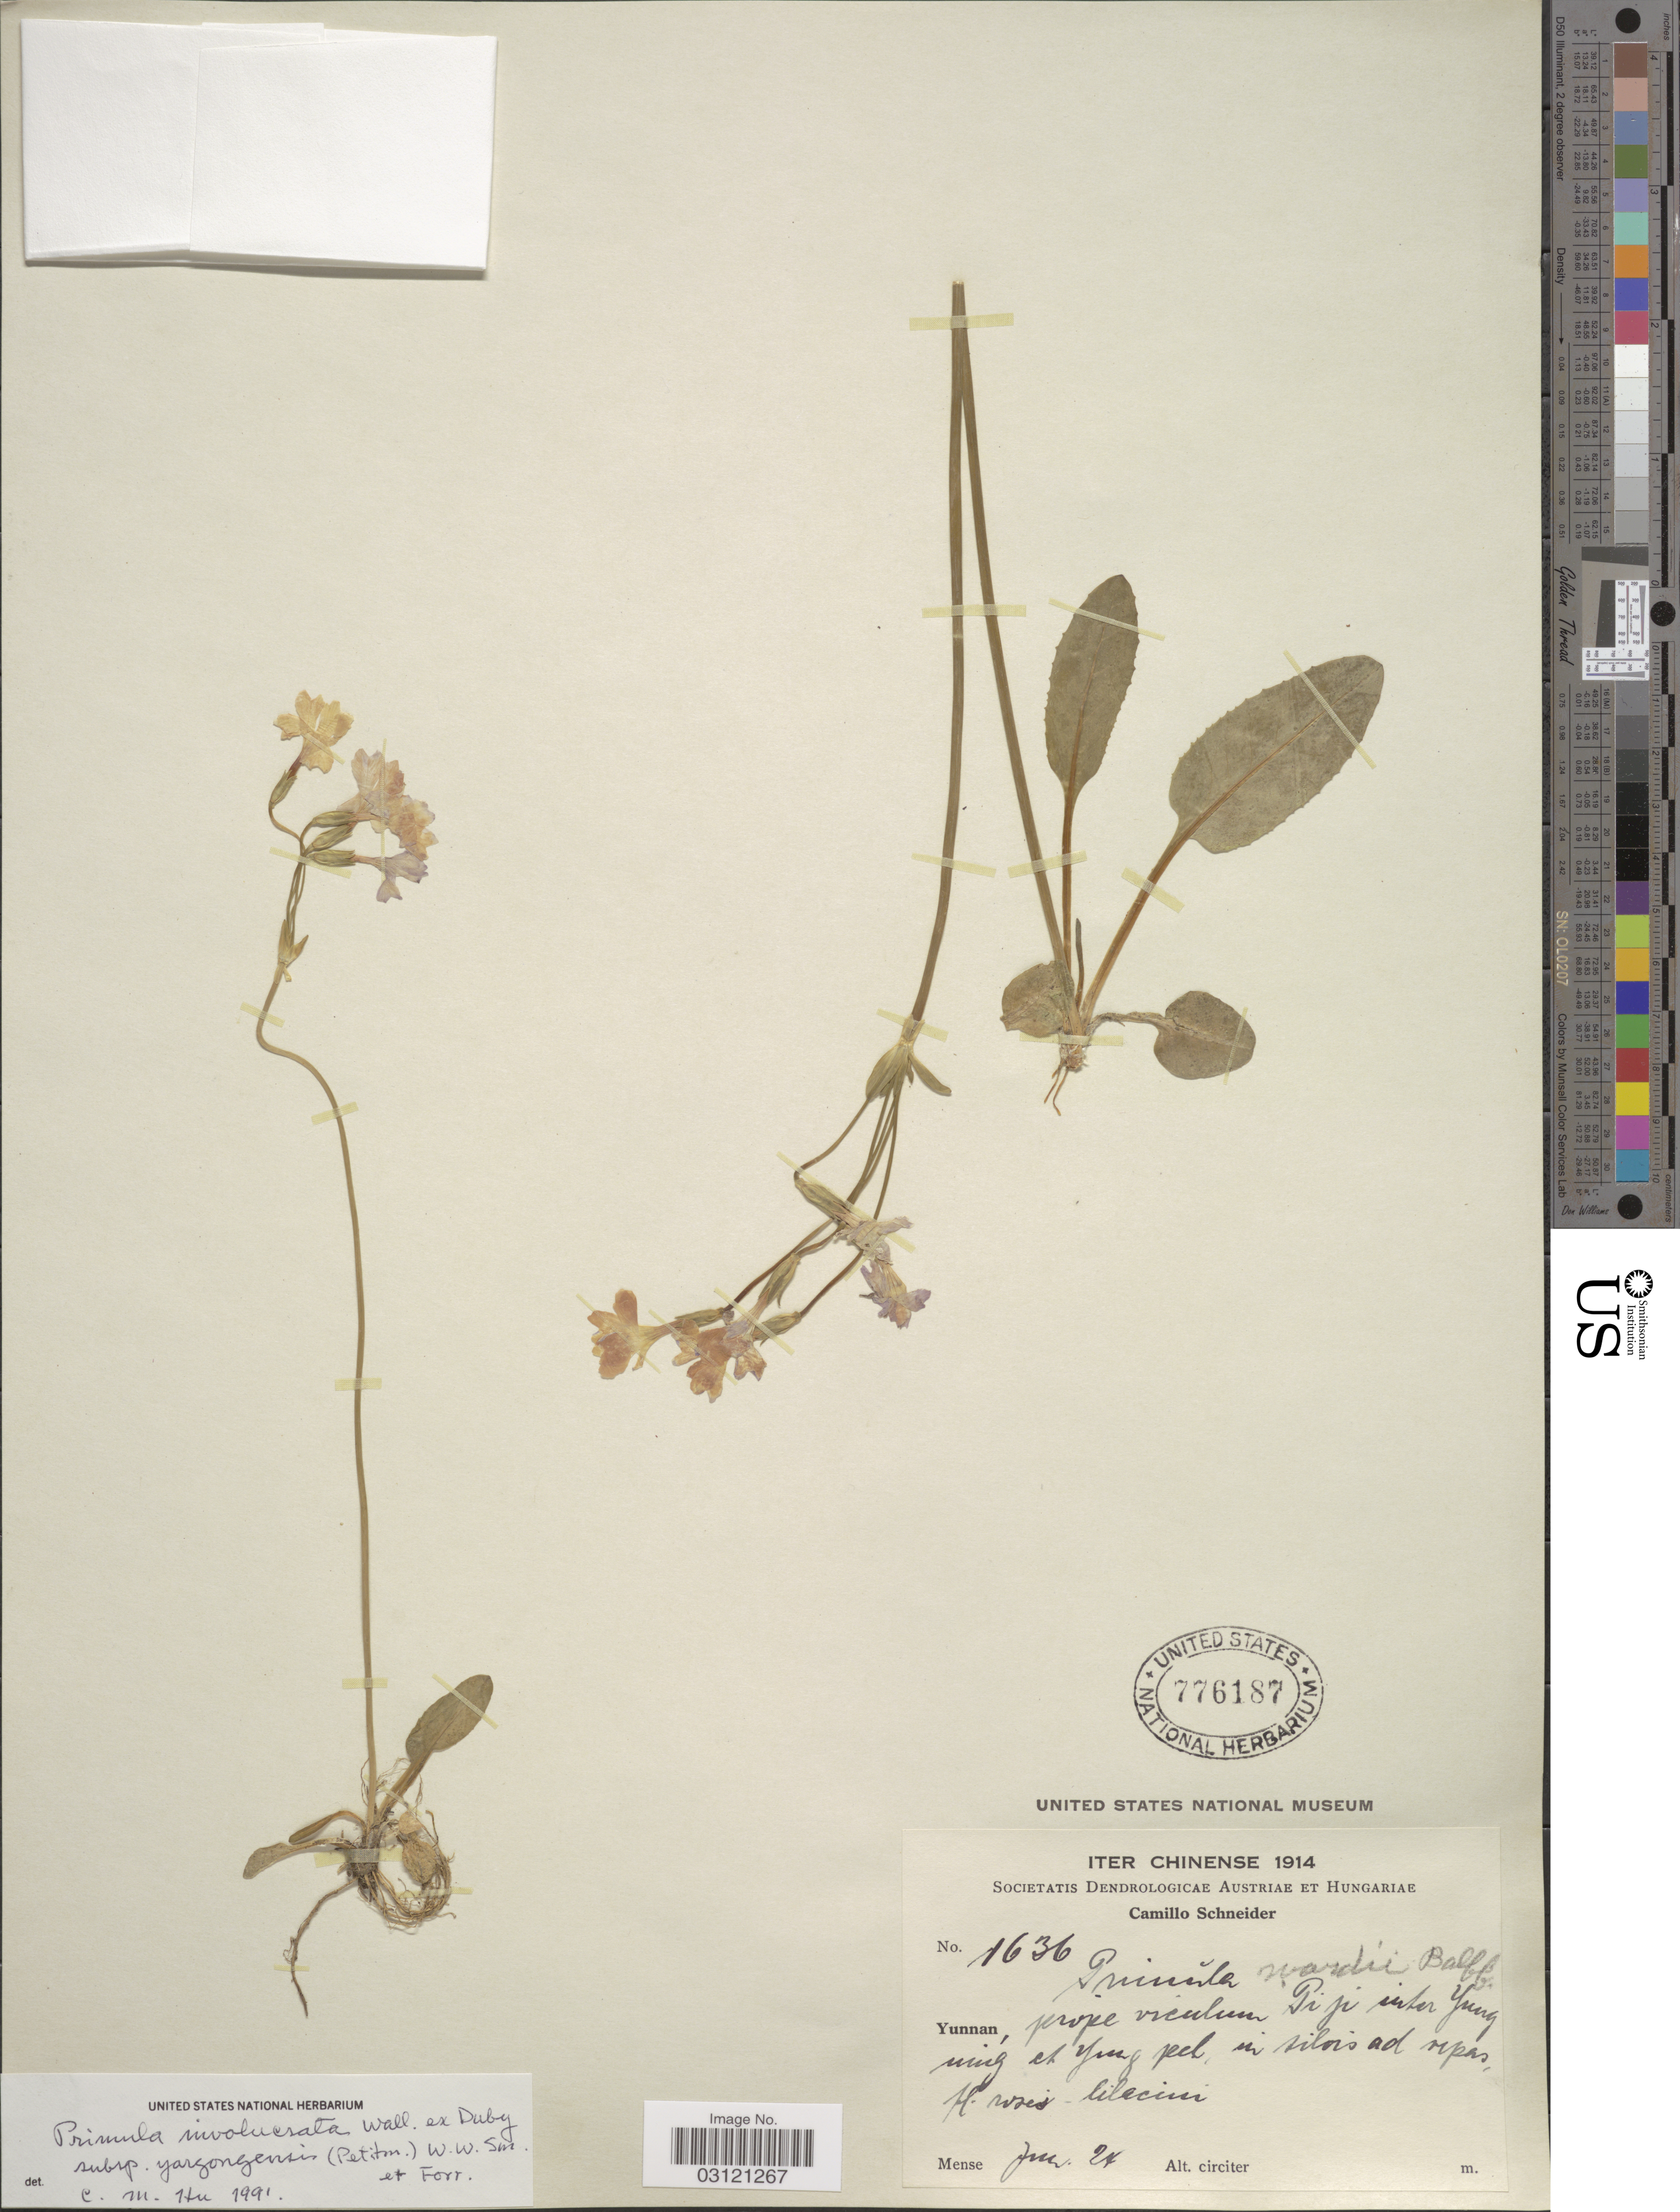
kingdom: Plantae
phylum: Tracheophyta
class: Magnoliopsida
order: Ericales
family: Primulaceae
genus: Primula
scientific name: Primula involucrata subsp. yargongensis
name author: (Petitm.) W.W. Sm. & Forrest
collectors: C. K. Schneider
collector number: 1636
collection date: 1914-06-24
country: China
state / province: Yunnan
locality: Yunnan, prope viculum Piji inter Yungning et Yung pei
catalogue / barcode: US 776187